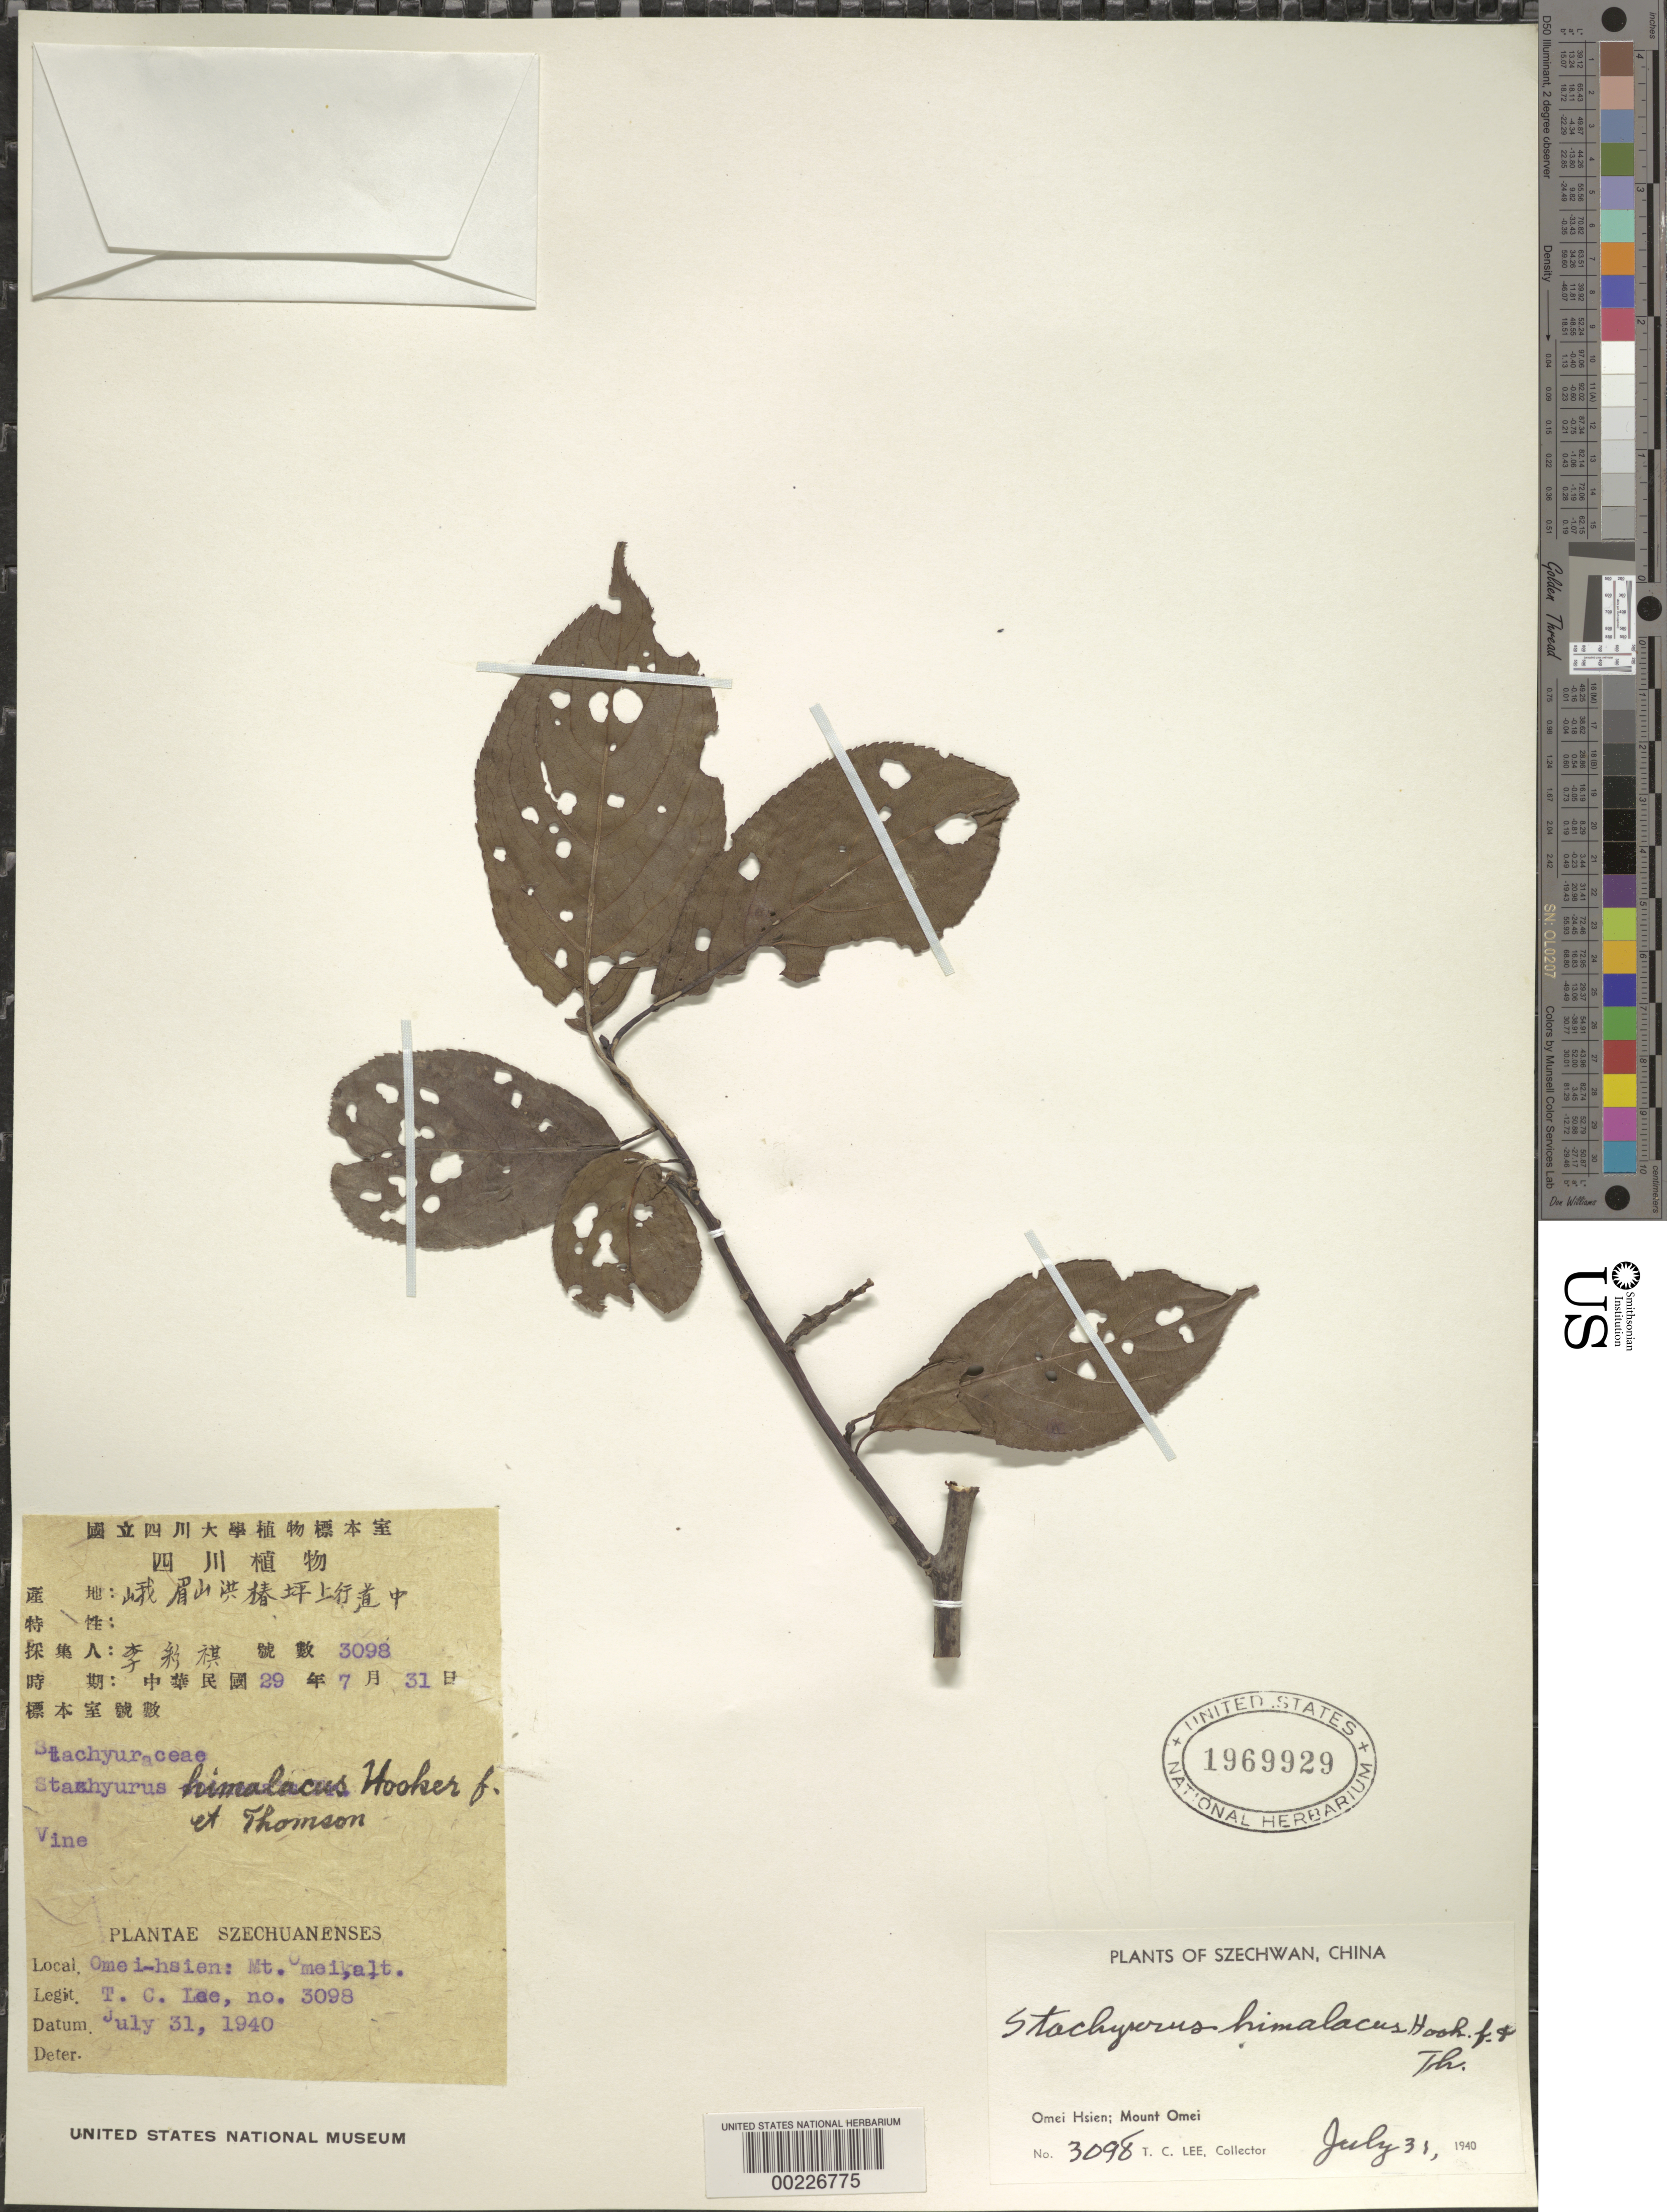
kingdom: Plantae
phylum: Tracheophyta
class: Magnoliopsida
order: Crossosomatales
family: Stachyuraceae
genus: Stachyurus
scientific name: Stachyurus himalaicus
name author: Hook. f. & Thomson ex Benth.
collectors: T. Lee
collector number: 3098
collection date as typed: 01 -- 1940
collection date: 1940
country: China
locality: Omei hsien; mount omei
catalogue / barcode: US 1969929